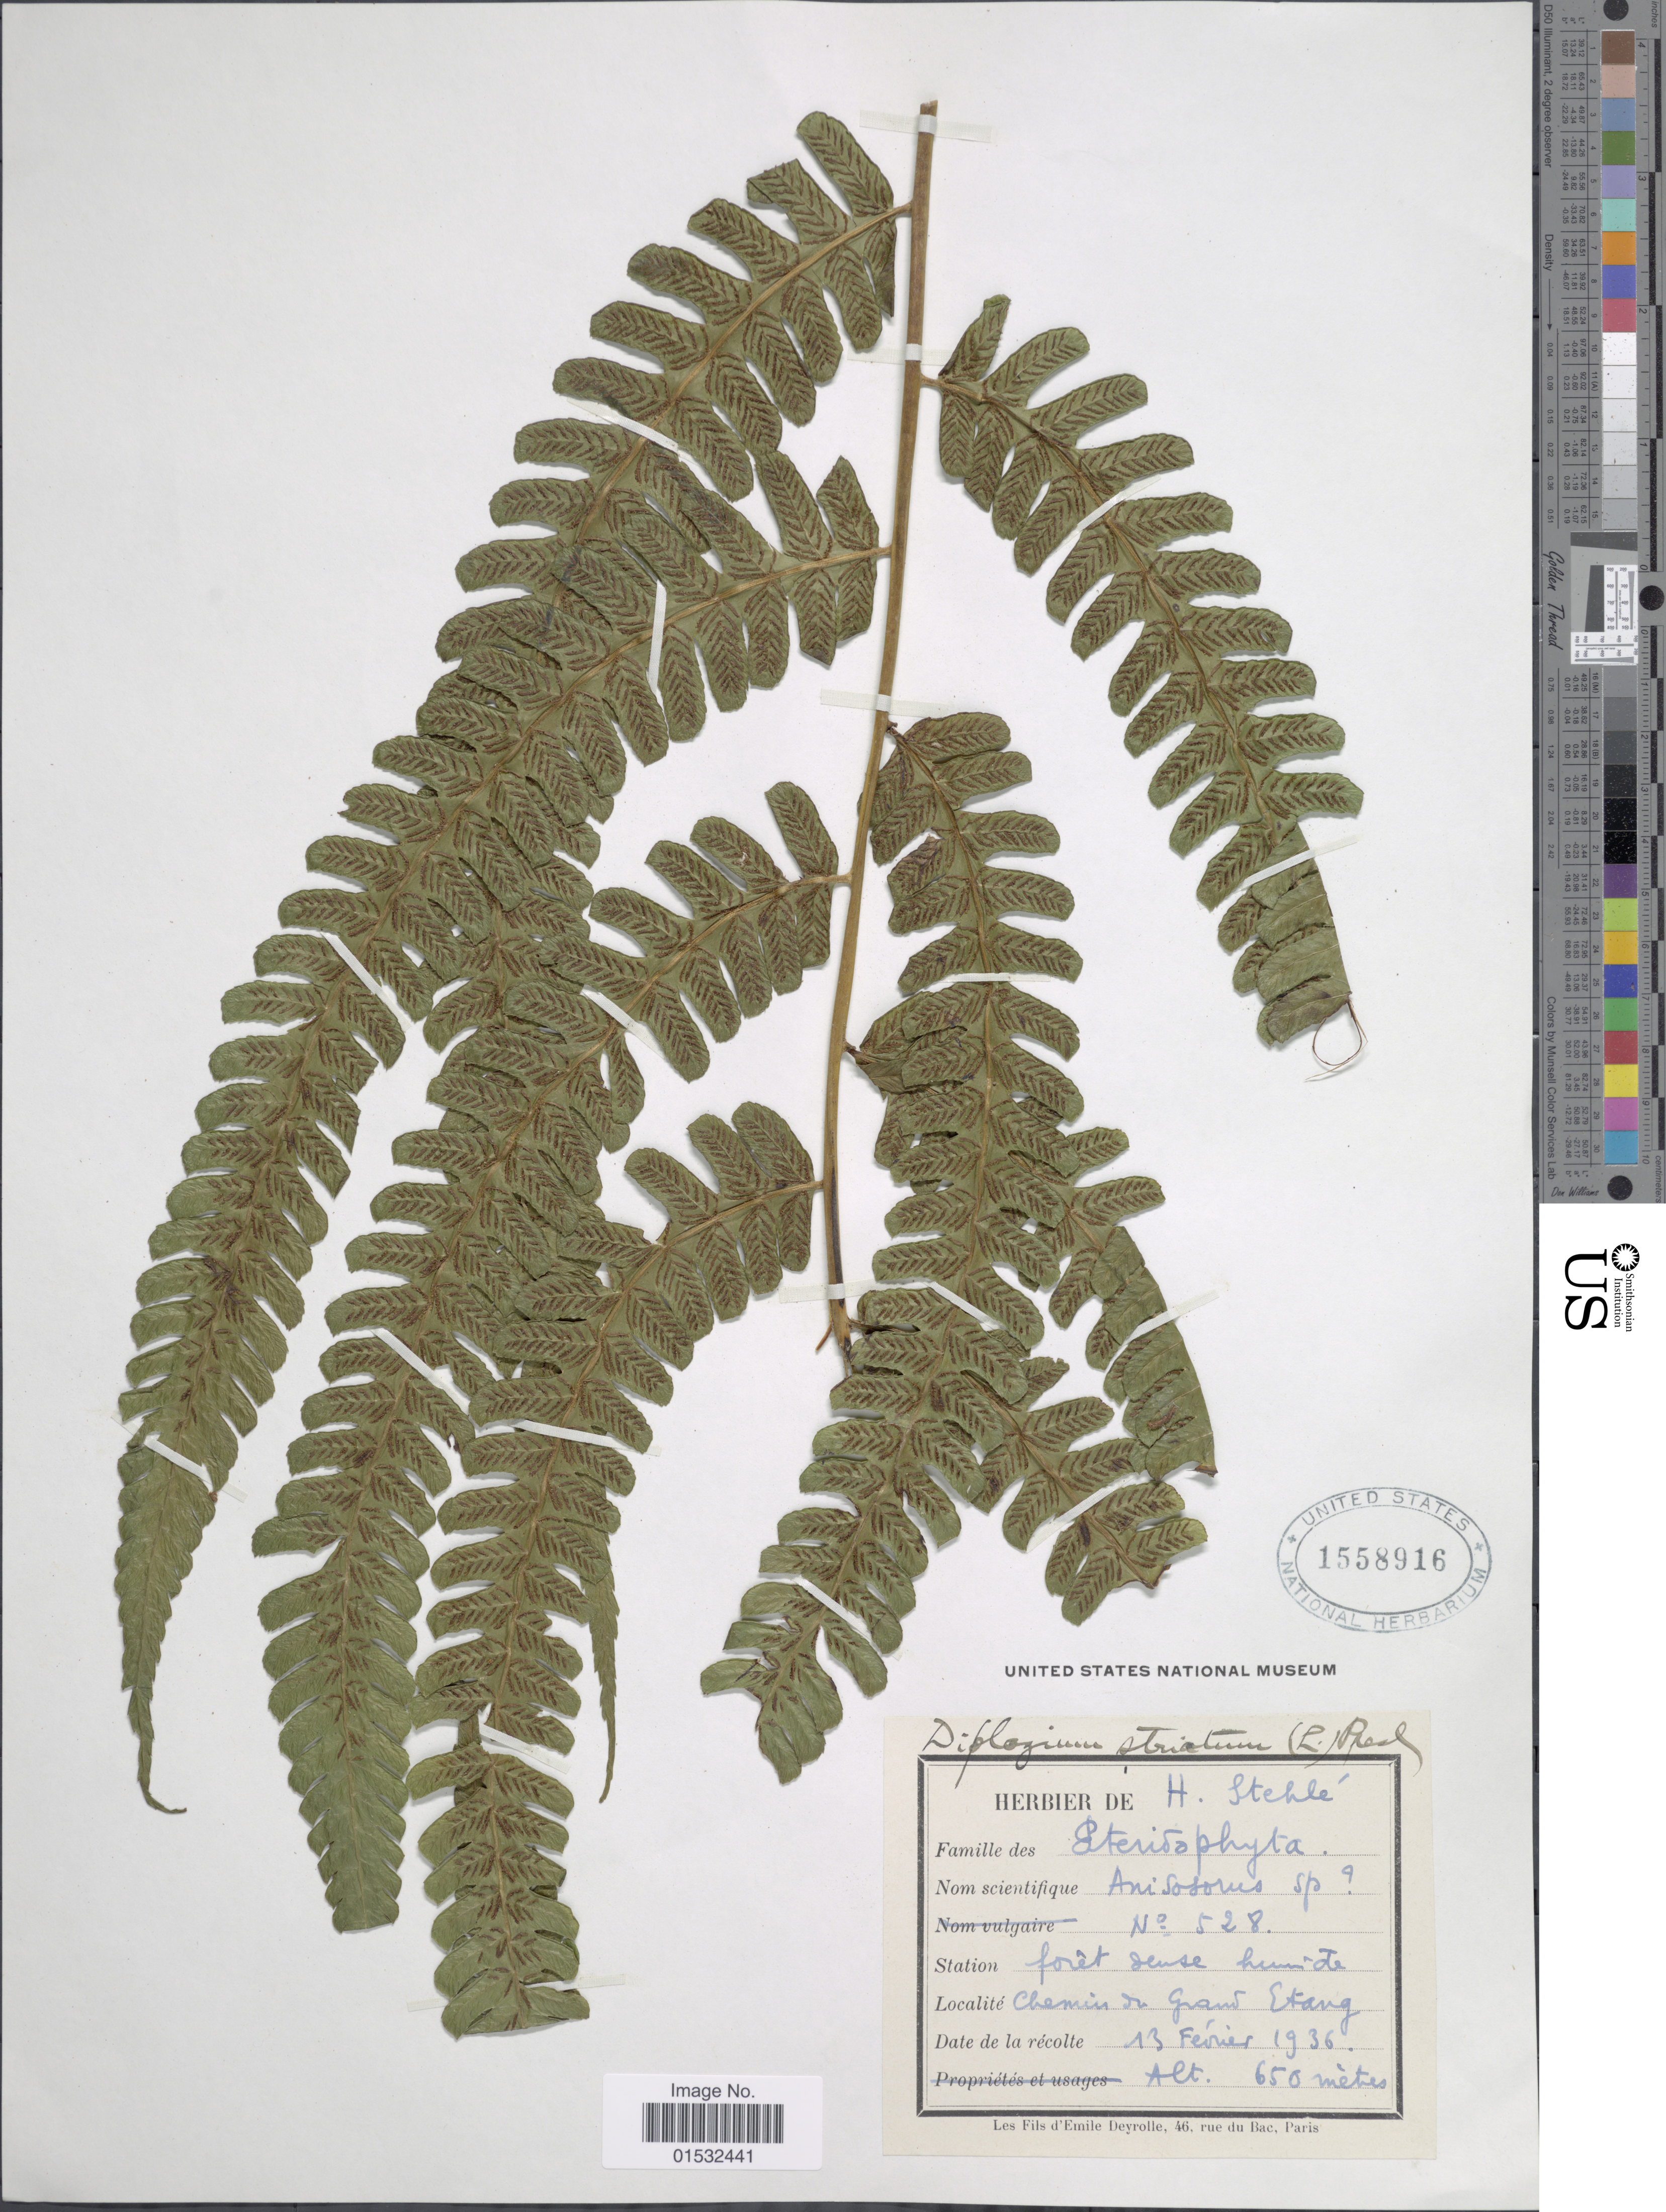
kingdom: Plantae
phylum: Tracheophyta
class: Polypodiopsida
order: Polypodiales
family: Athyriaceae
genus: Diplazium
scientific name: Diplazium striatum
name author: (L.) C. Presl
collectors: H. Stehlé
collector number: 528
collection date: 1936-02-13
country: Guadeloupe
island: Leeward Is.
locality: Chemin du Grand Étang.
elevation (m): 650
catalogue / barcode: US 1558916